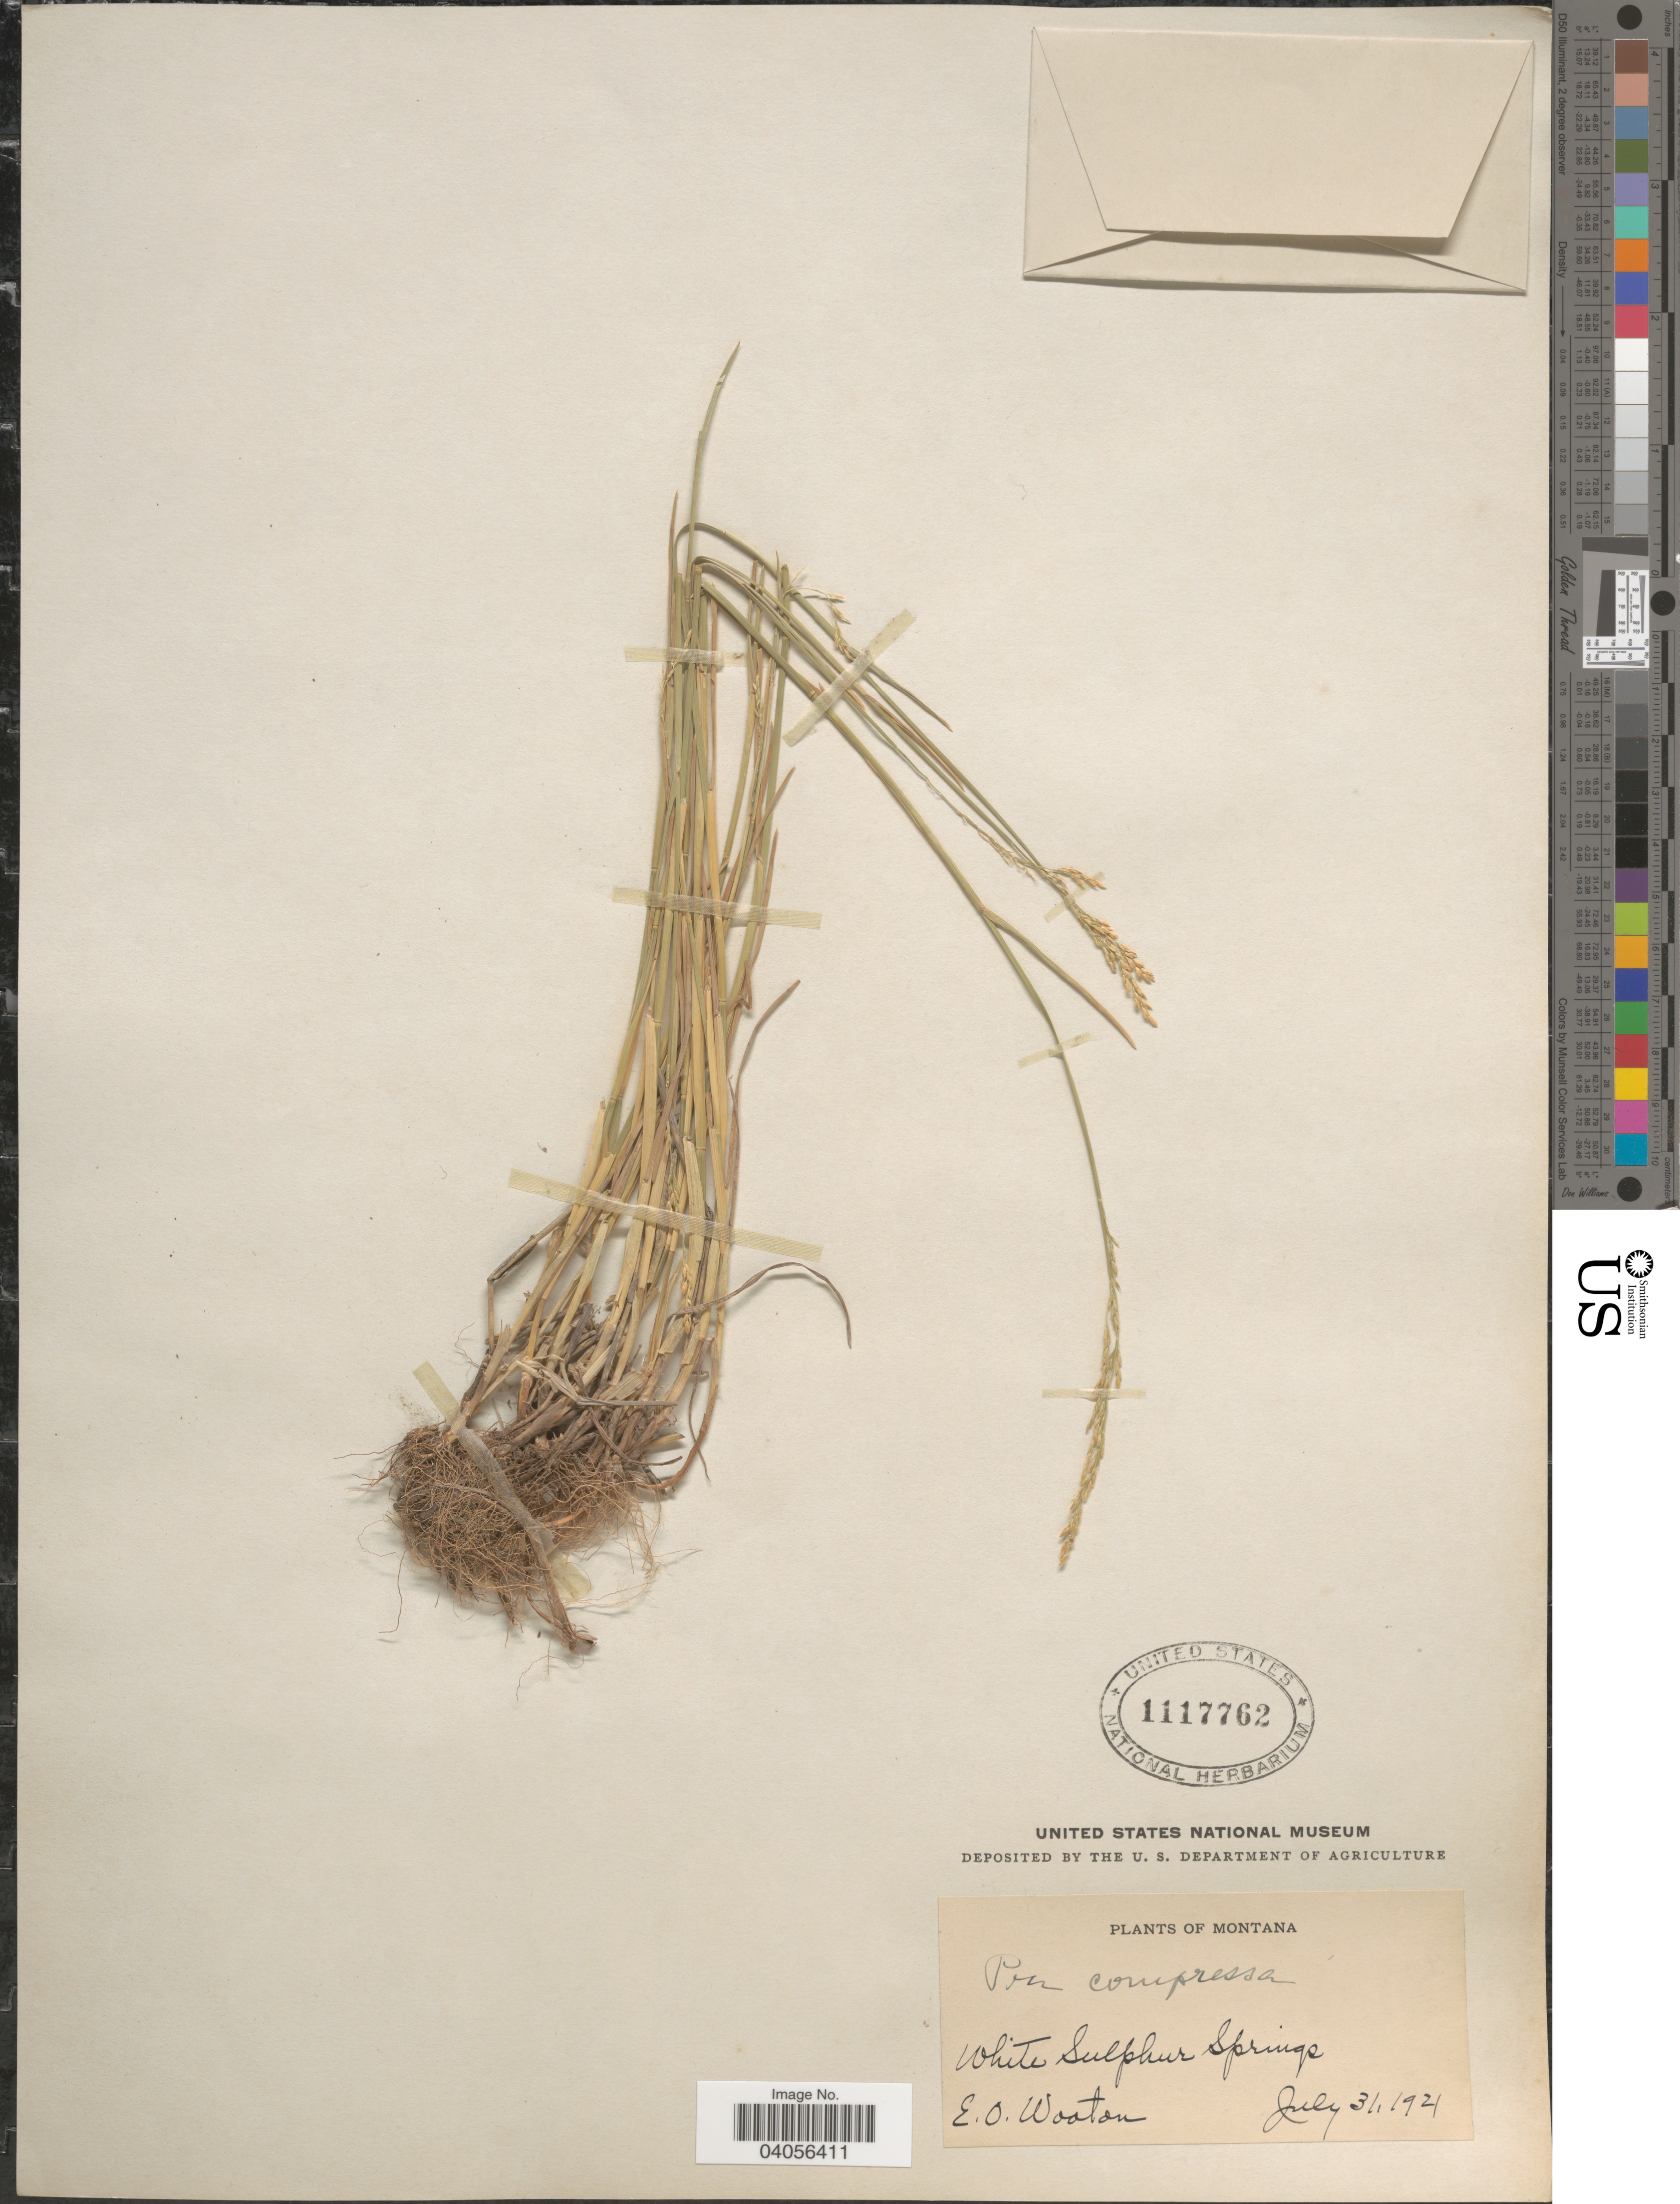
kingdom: Plantae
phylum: Tracheophyta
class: Liliopsida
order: Poales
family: Poaceae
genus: Poa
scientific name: Poa compressa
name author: L.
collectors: E. O. Wooton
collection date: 1921-07-31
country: United States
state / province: Montana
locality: White Sulphur Springs.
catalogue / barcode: US 1117762